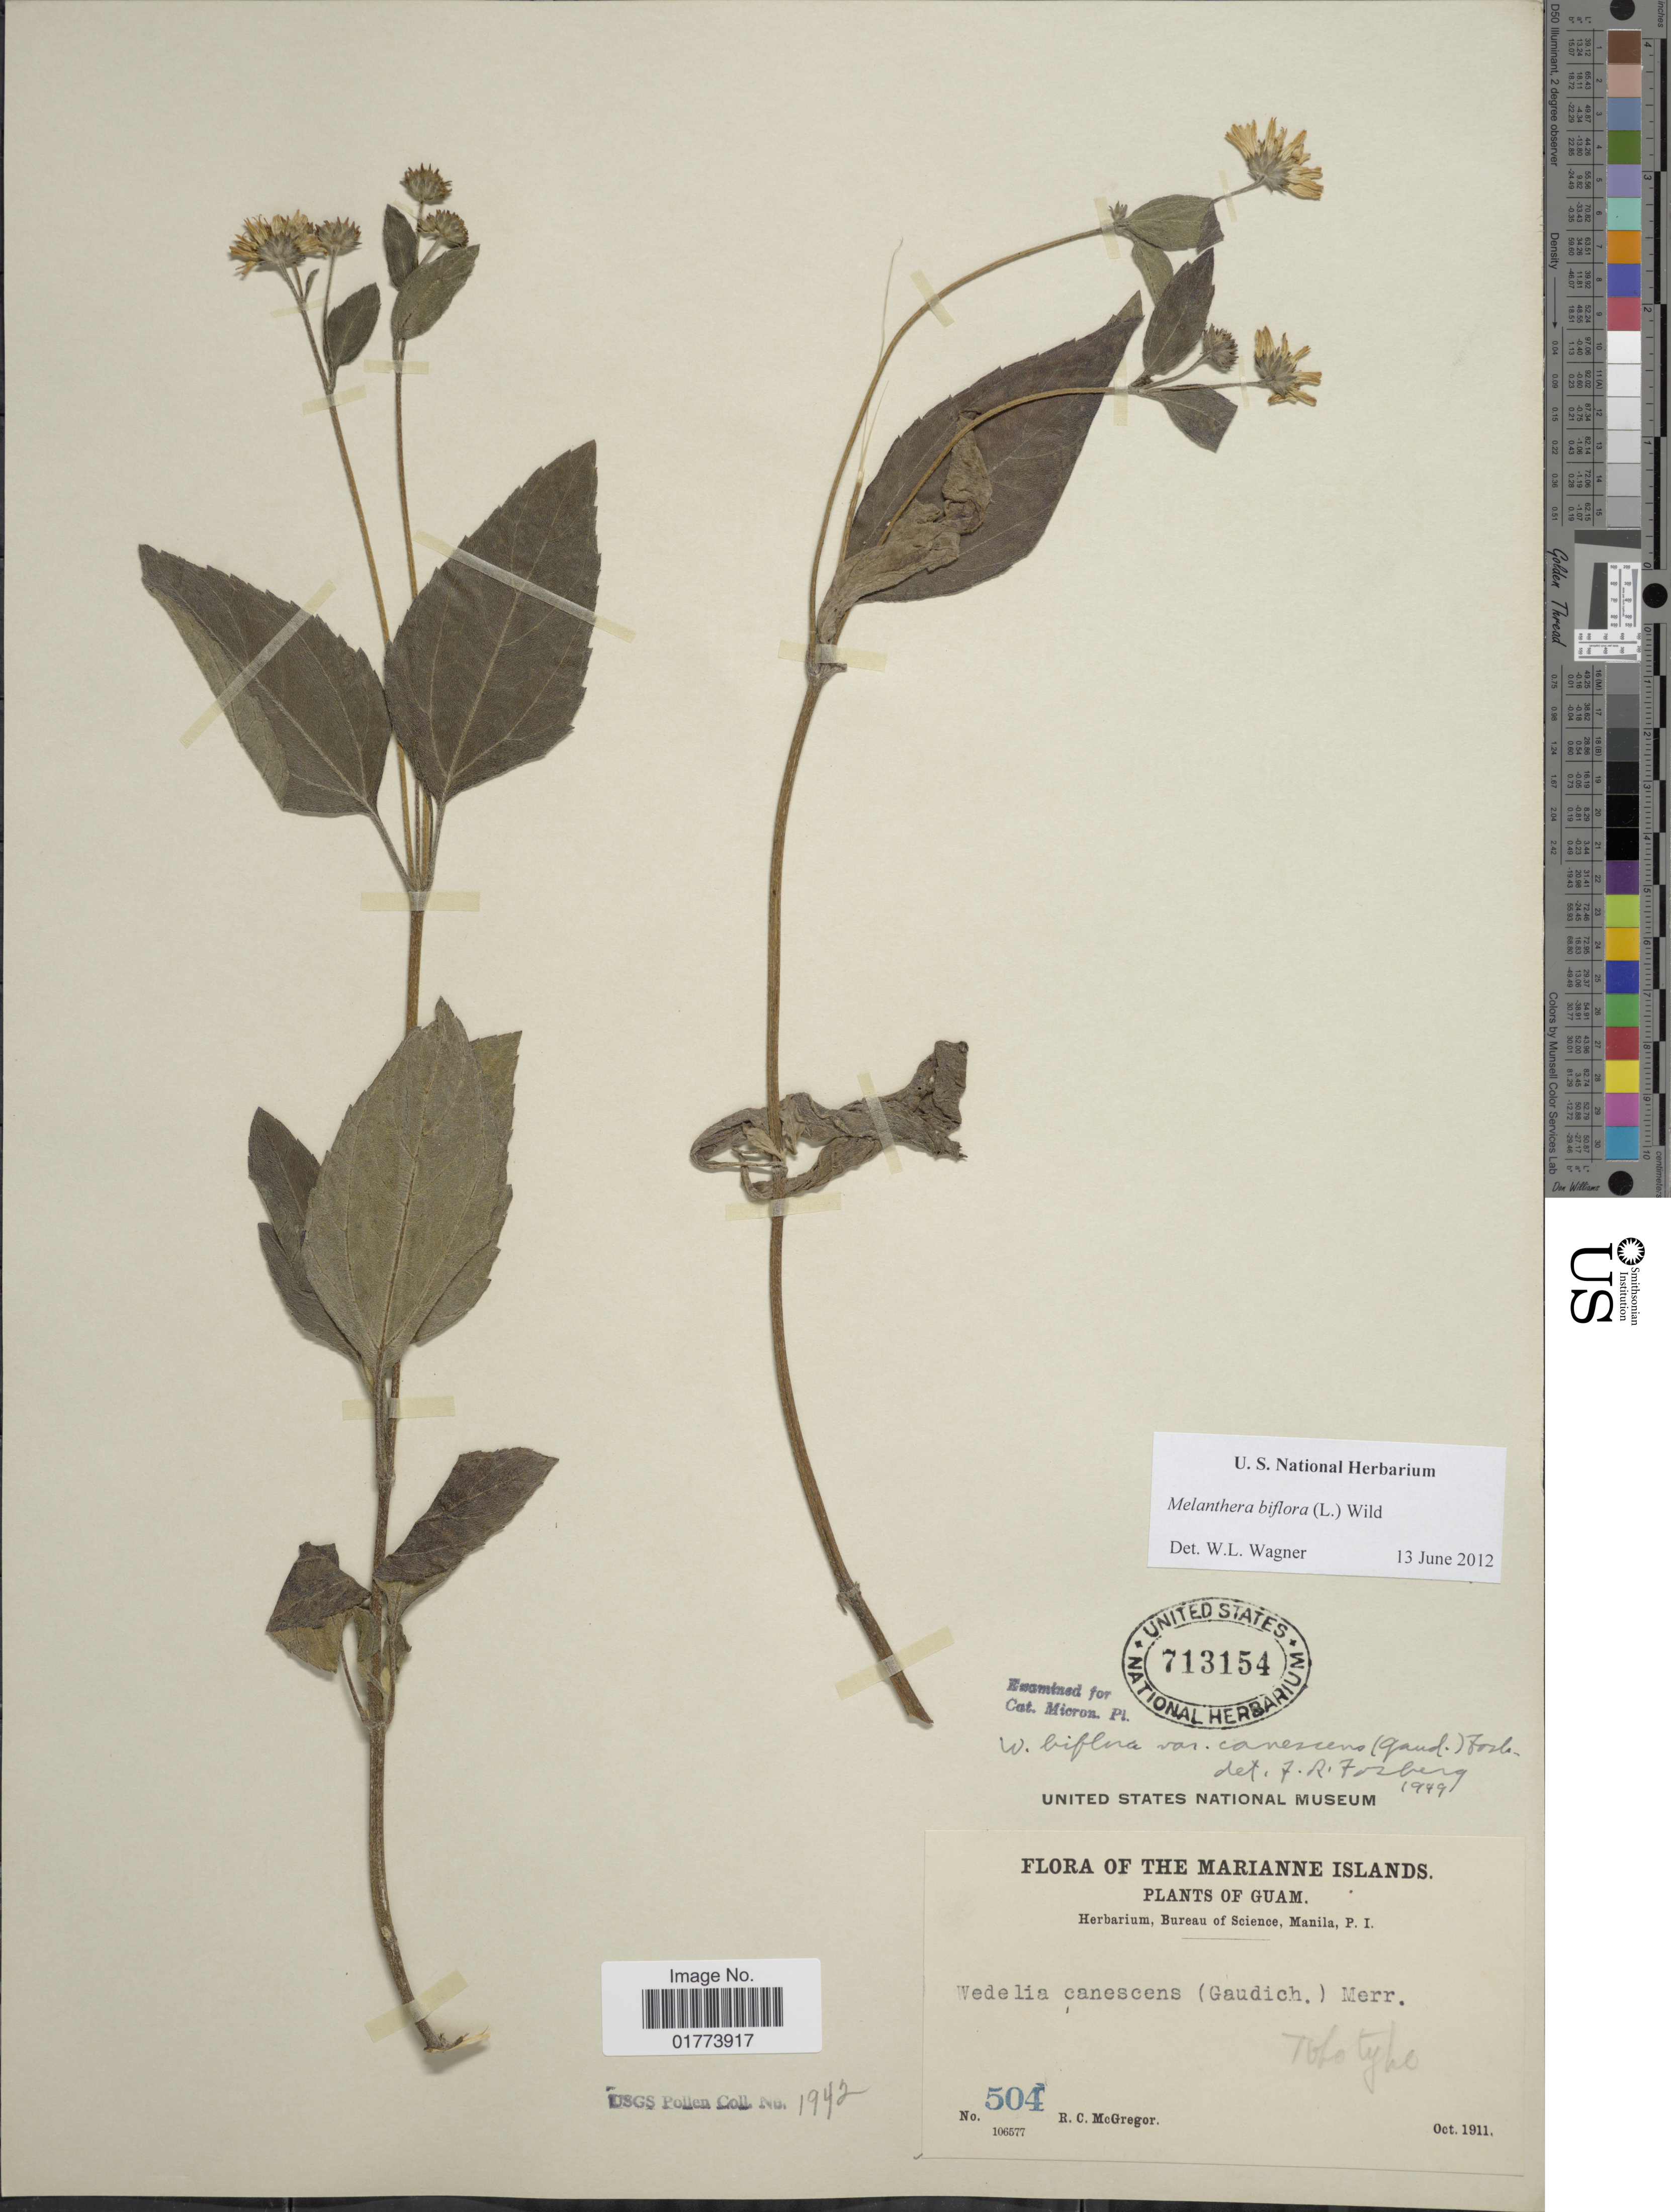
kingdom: Plantae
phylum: Tracheophyta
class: Magnoliopsida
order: Asterales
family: Asteraceae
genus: Wollastonia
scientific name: Wollastonia uniflora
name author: (Willd.) Orchard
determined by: Wagner, W. L., (BOT), Smithsonian Institution - National Museum of Natural History (UNITED STATES)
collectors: R. C. McGregor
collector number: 504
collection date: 1911-10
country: Guam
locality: Marianne Islands, Guam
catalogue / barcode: US 713154